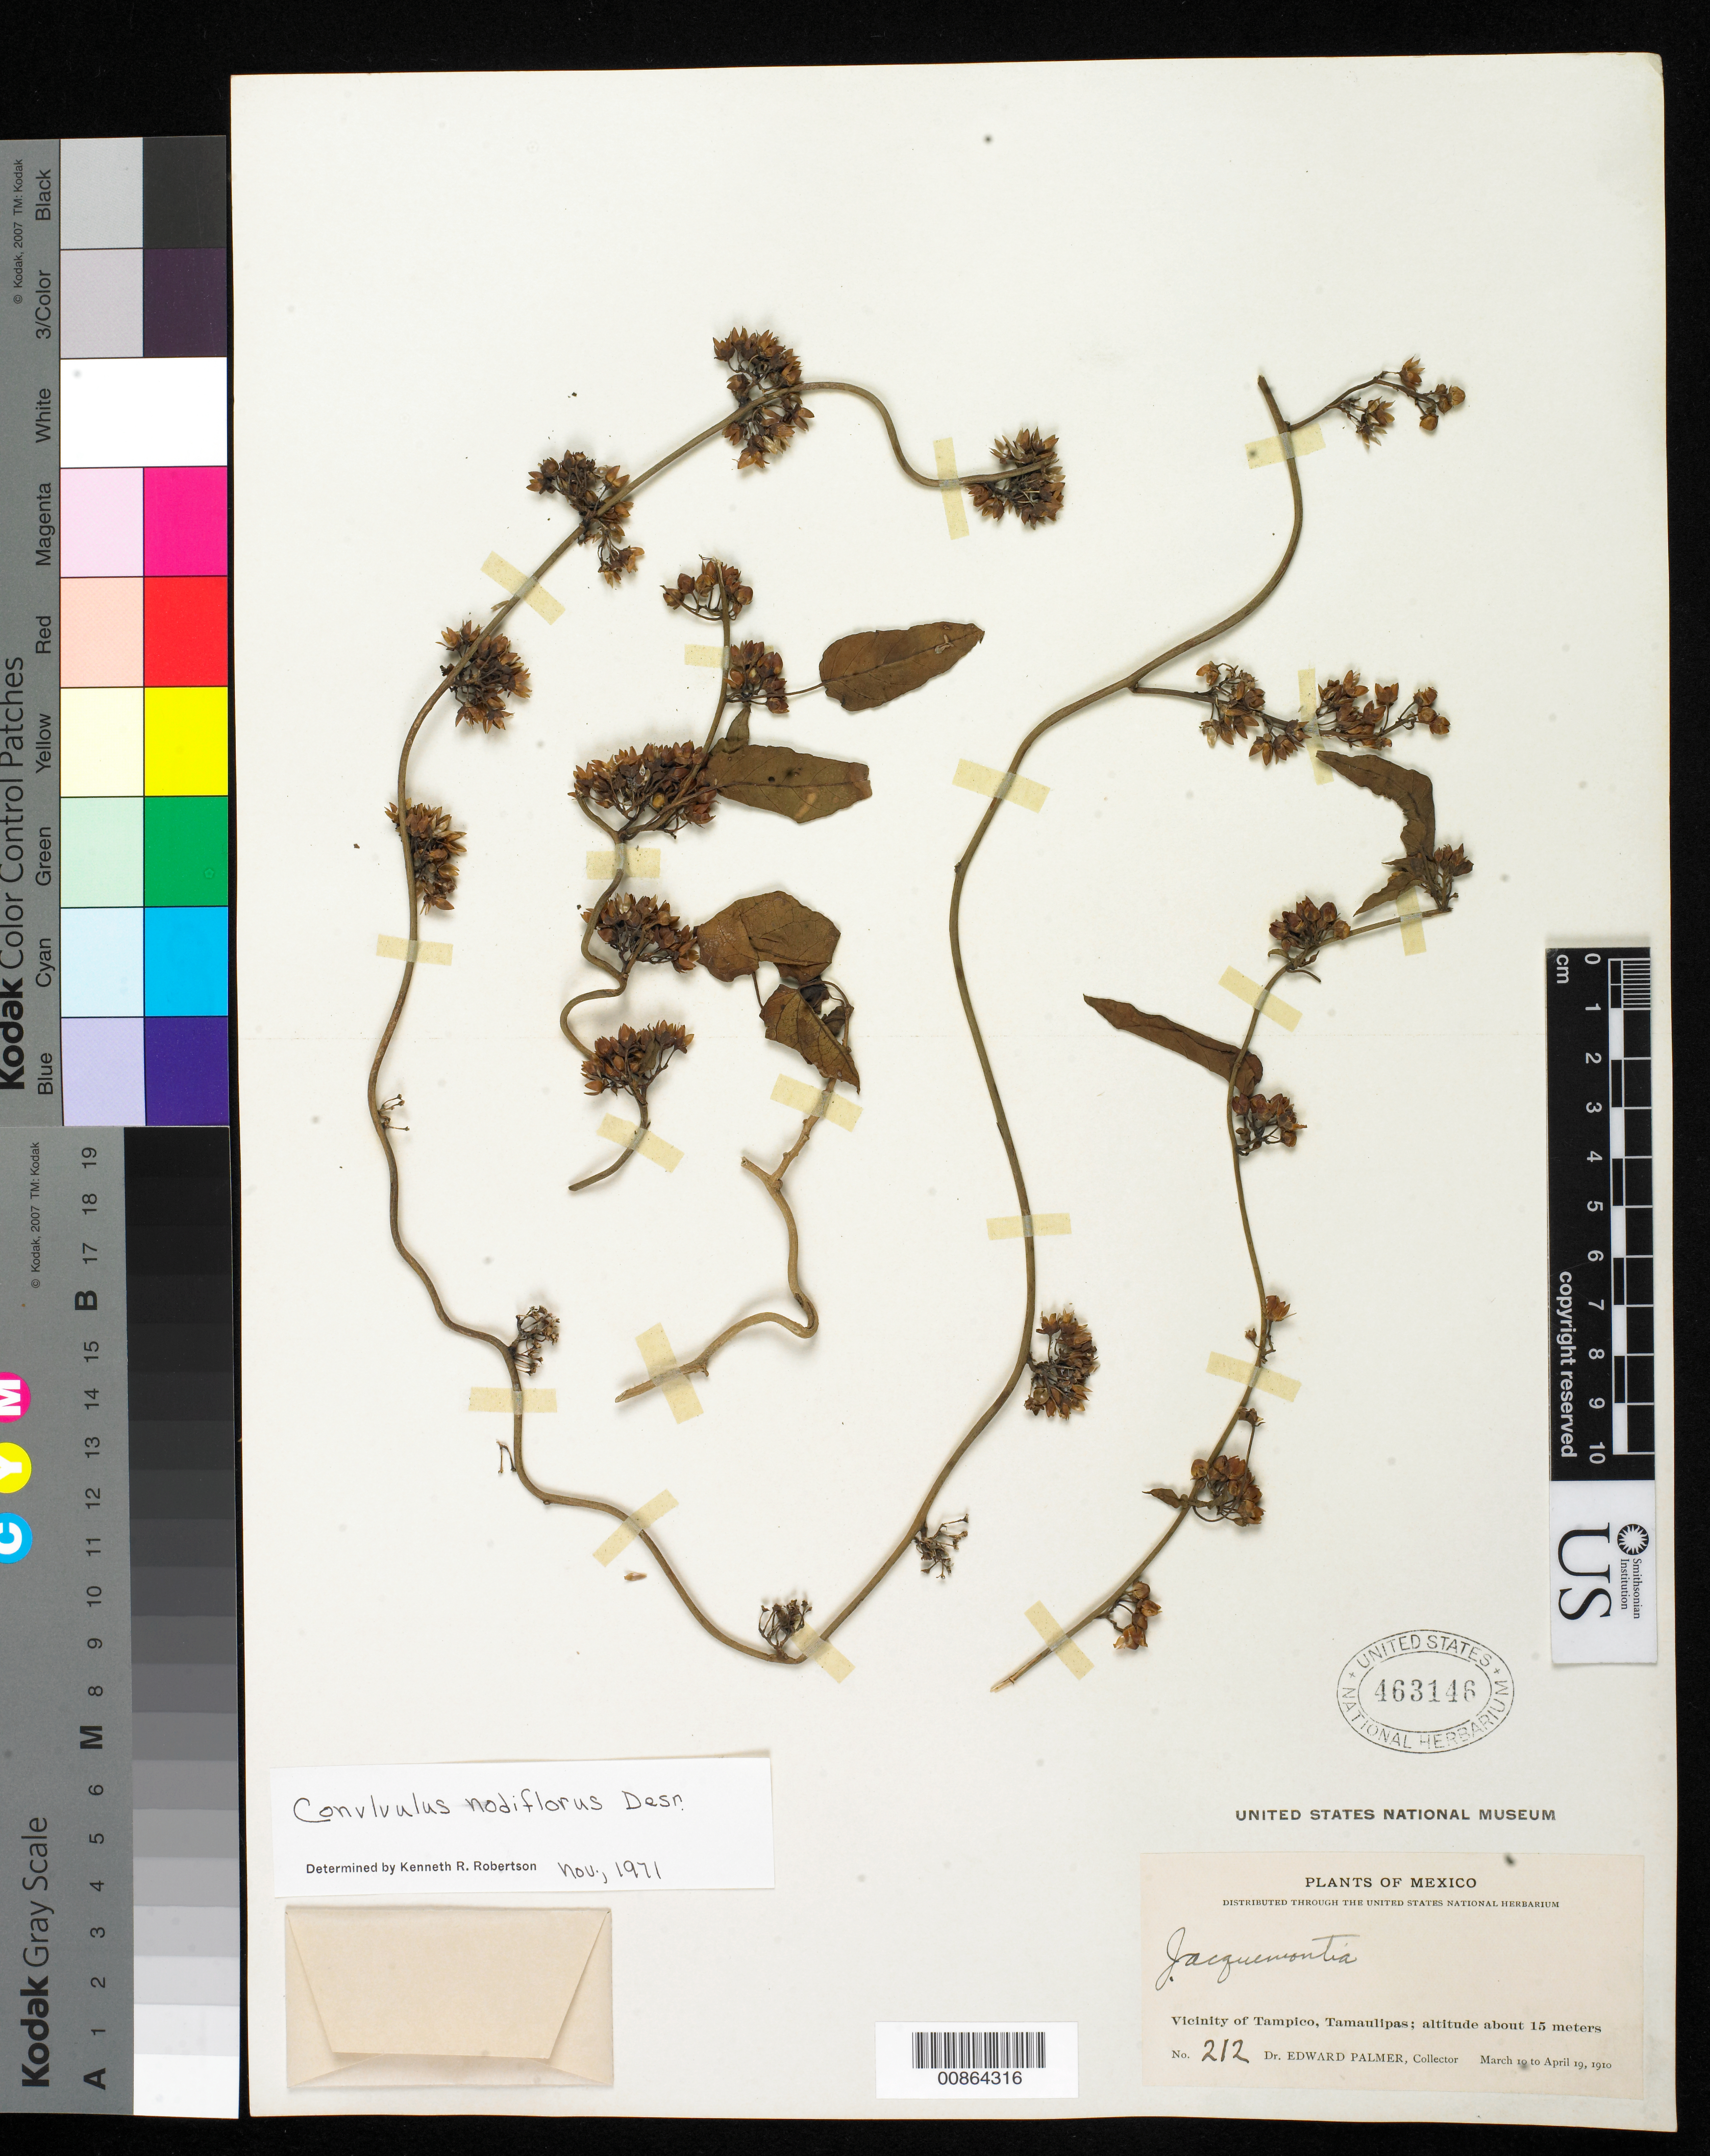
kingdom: Plantae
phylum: Tracheophyta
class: Magnoliopsida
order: Solanales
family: Convolvulaceae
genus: Convolvulus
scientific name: Convolvulus nodiflorus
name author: Desr.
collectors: E. Palmer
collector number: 212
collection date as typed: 10 Mar 1910 to 19 Apr 1910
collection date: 1910-03-10/1910-04-19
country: Mexico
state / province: Tamaulipas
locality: Vicinity of Tampico, Tamaulipas.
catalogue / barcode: US 463146